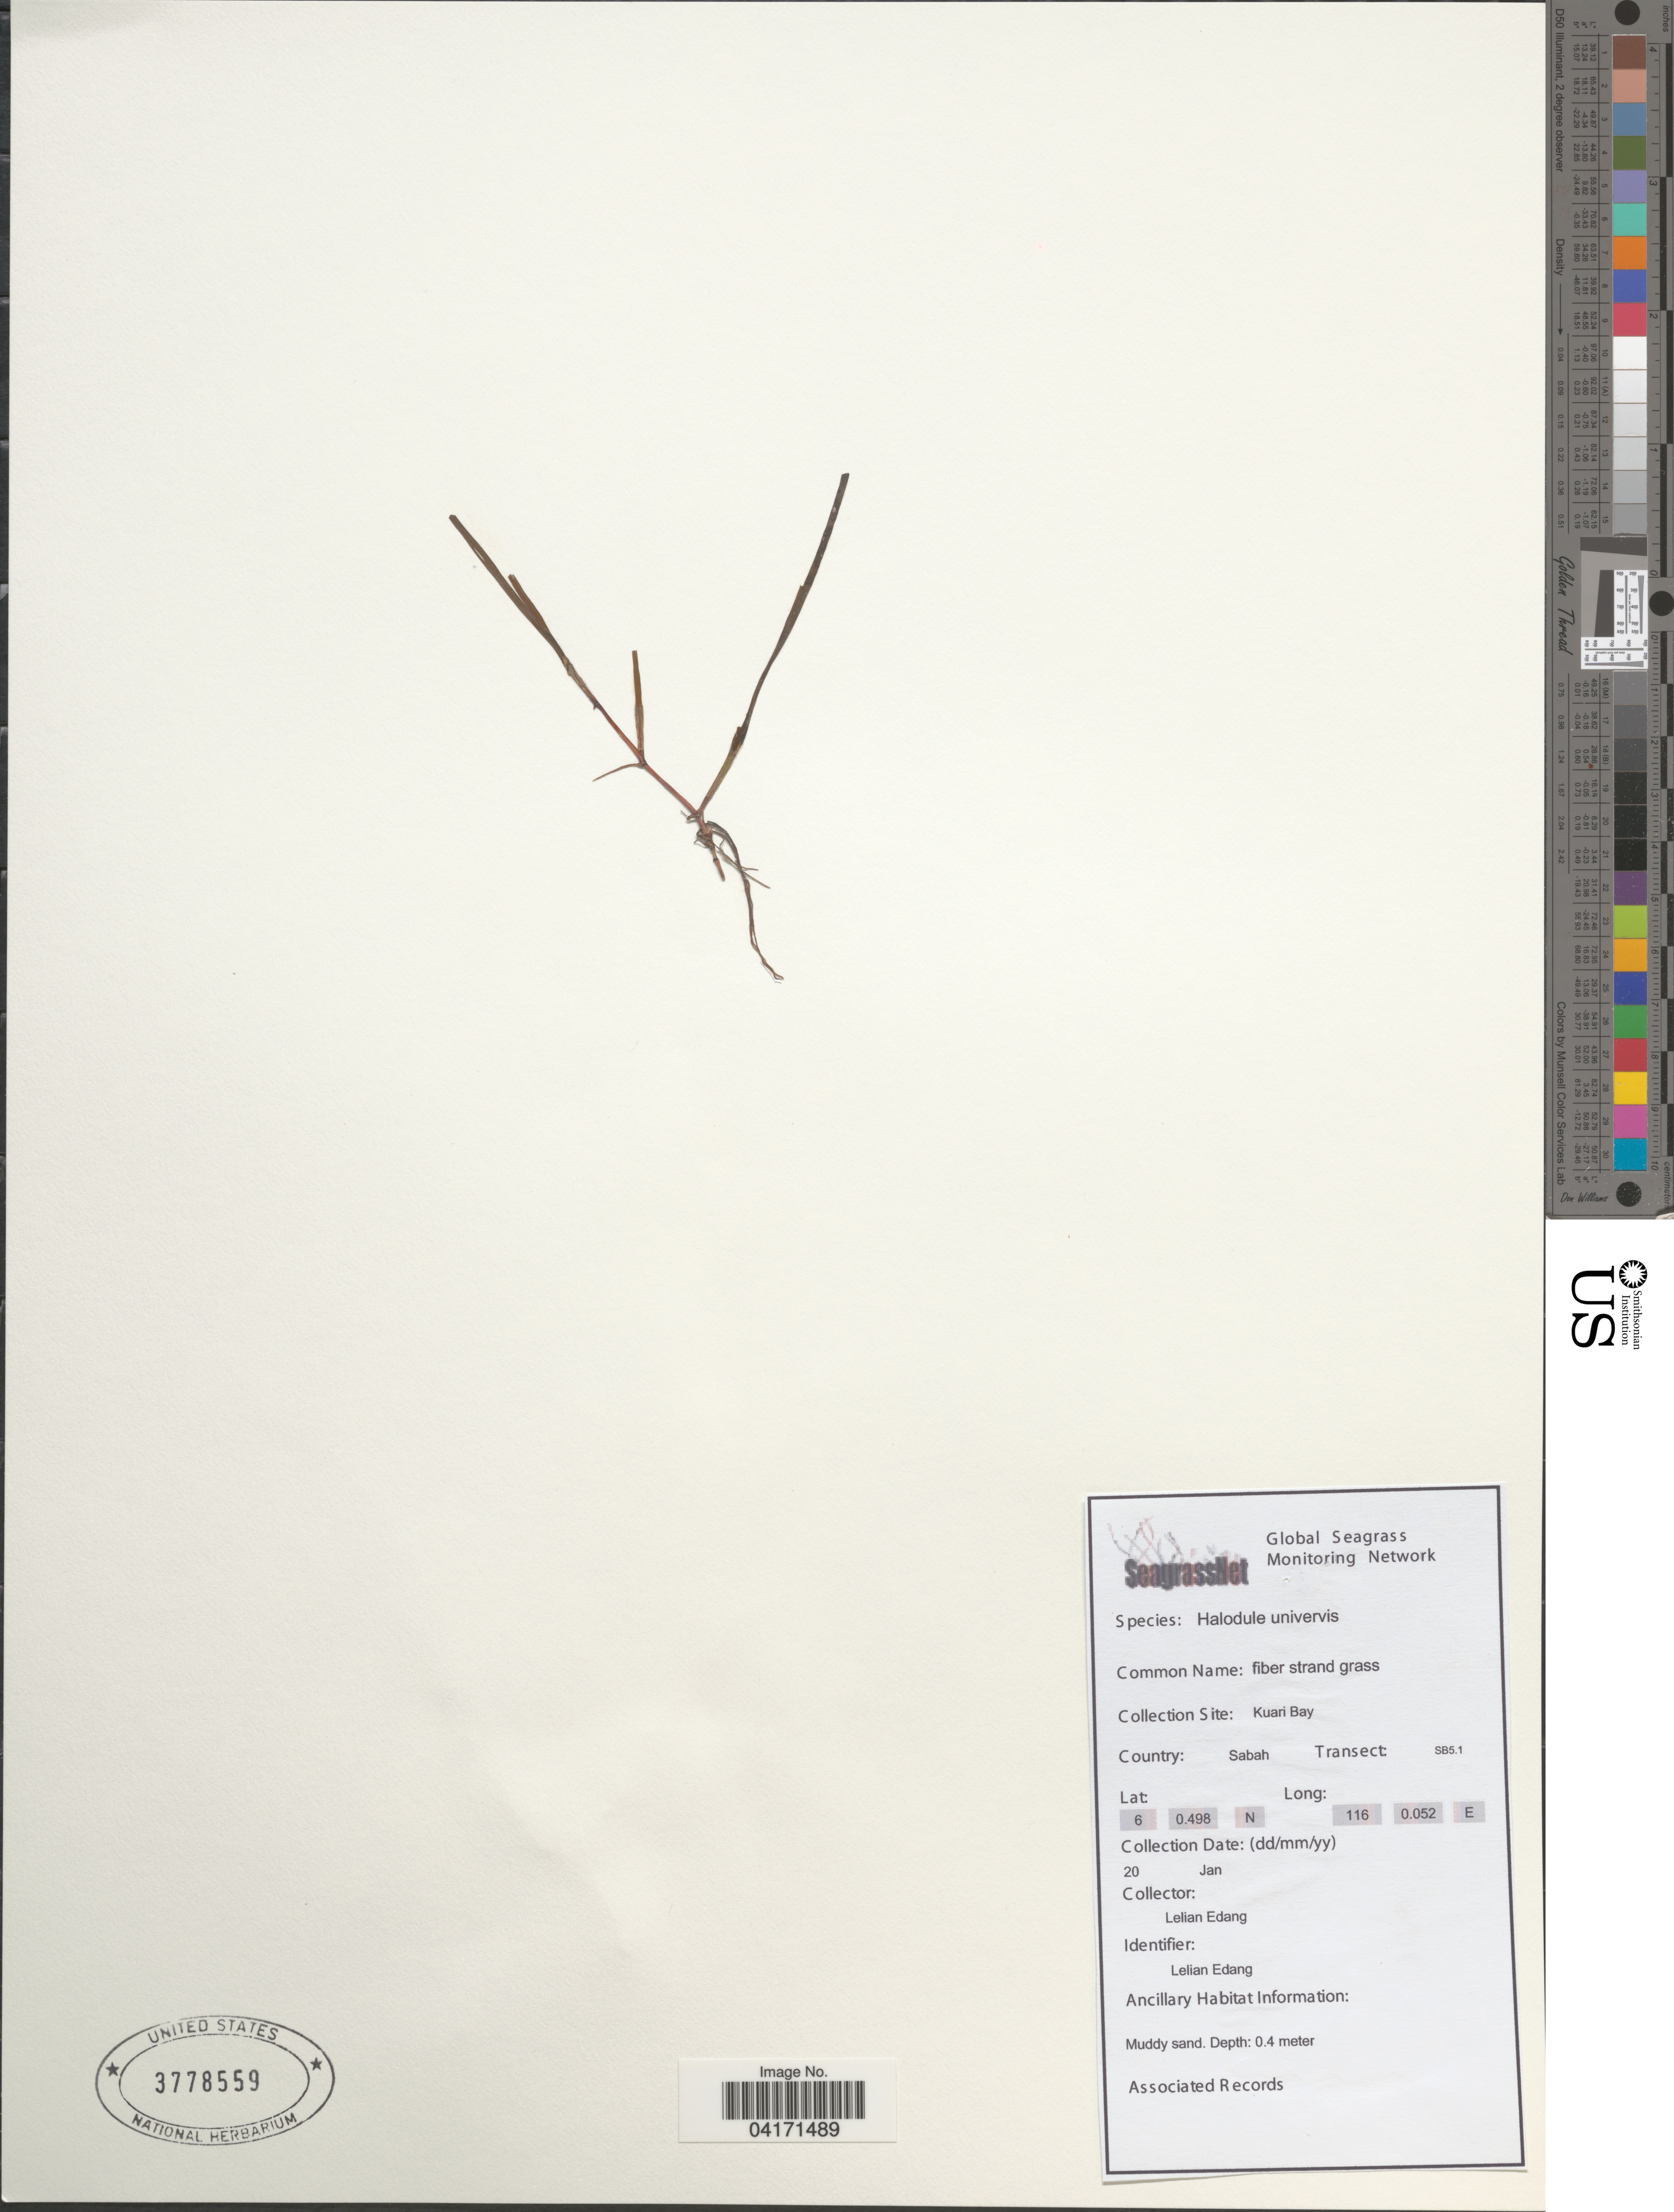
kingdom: Plantae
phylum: Tracheophyta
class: Liliopsida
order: Alismatales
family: Cymodoceaceae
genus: Halodule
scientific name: Halodule uninervis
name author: (Forssk.) Asch.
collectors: L. Edang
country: Malaysia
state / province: Sabah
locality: Kuari Bay. Transect: SB5.1.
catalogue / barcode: US 3778559